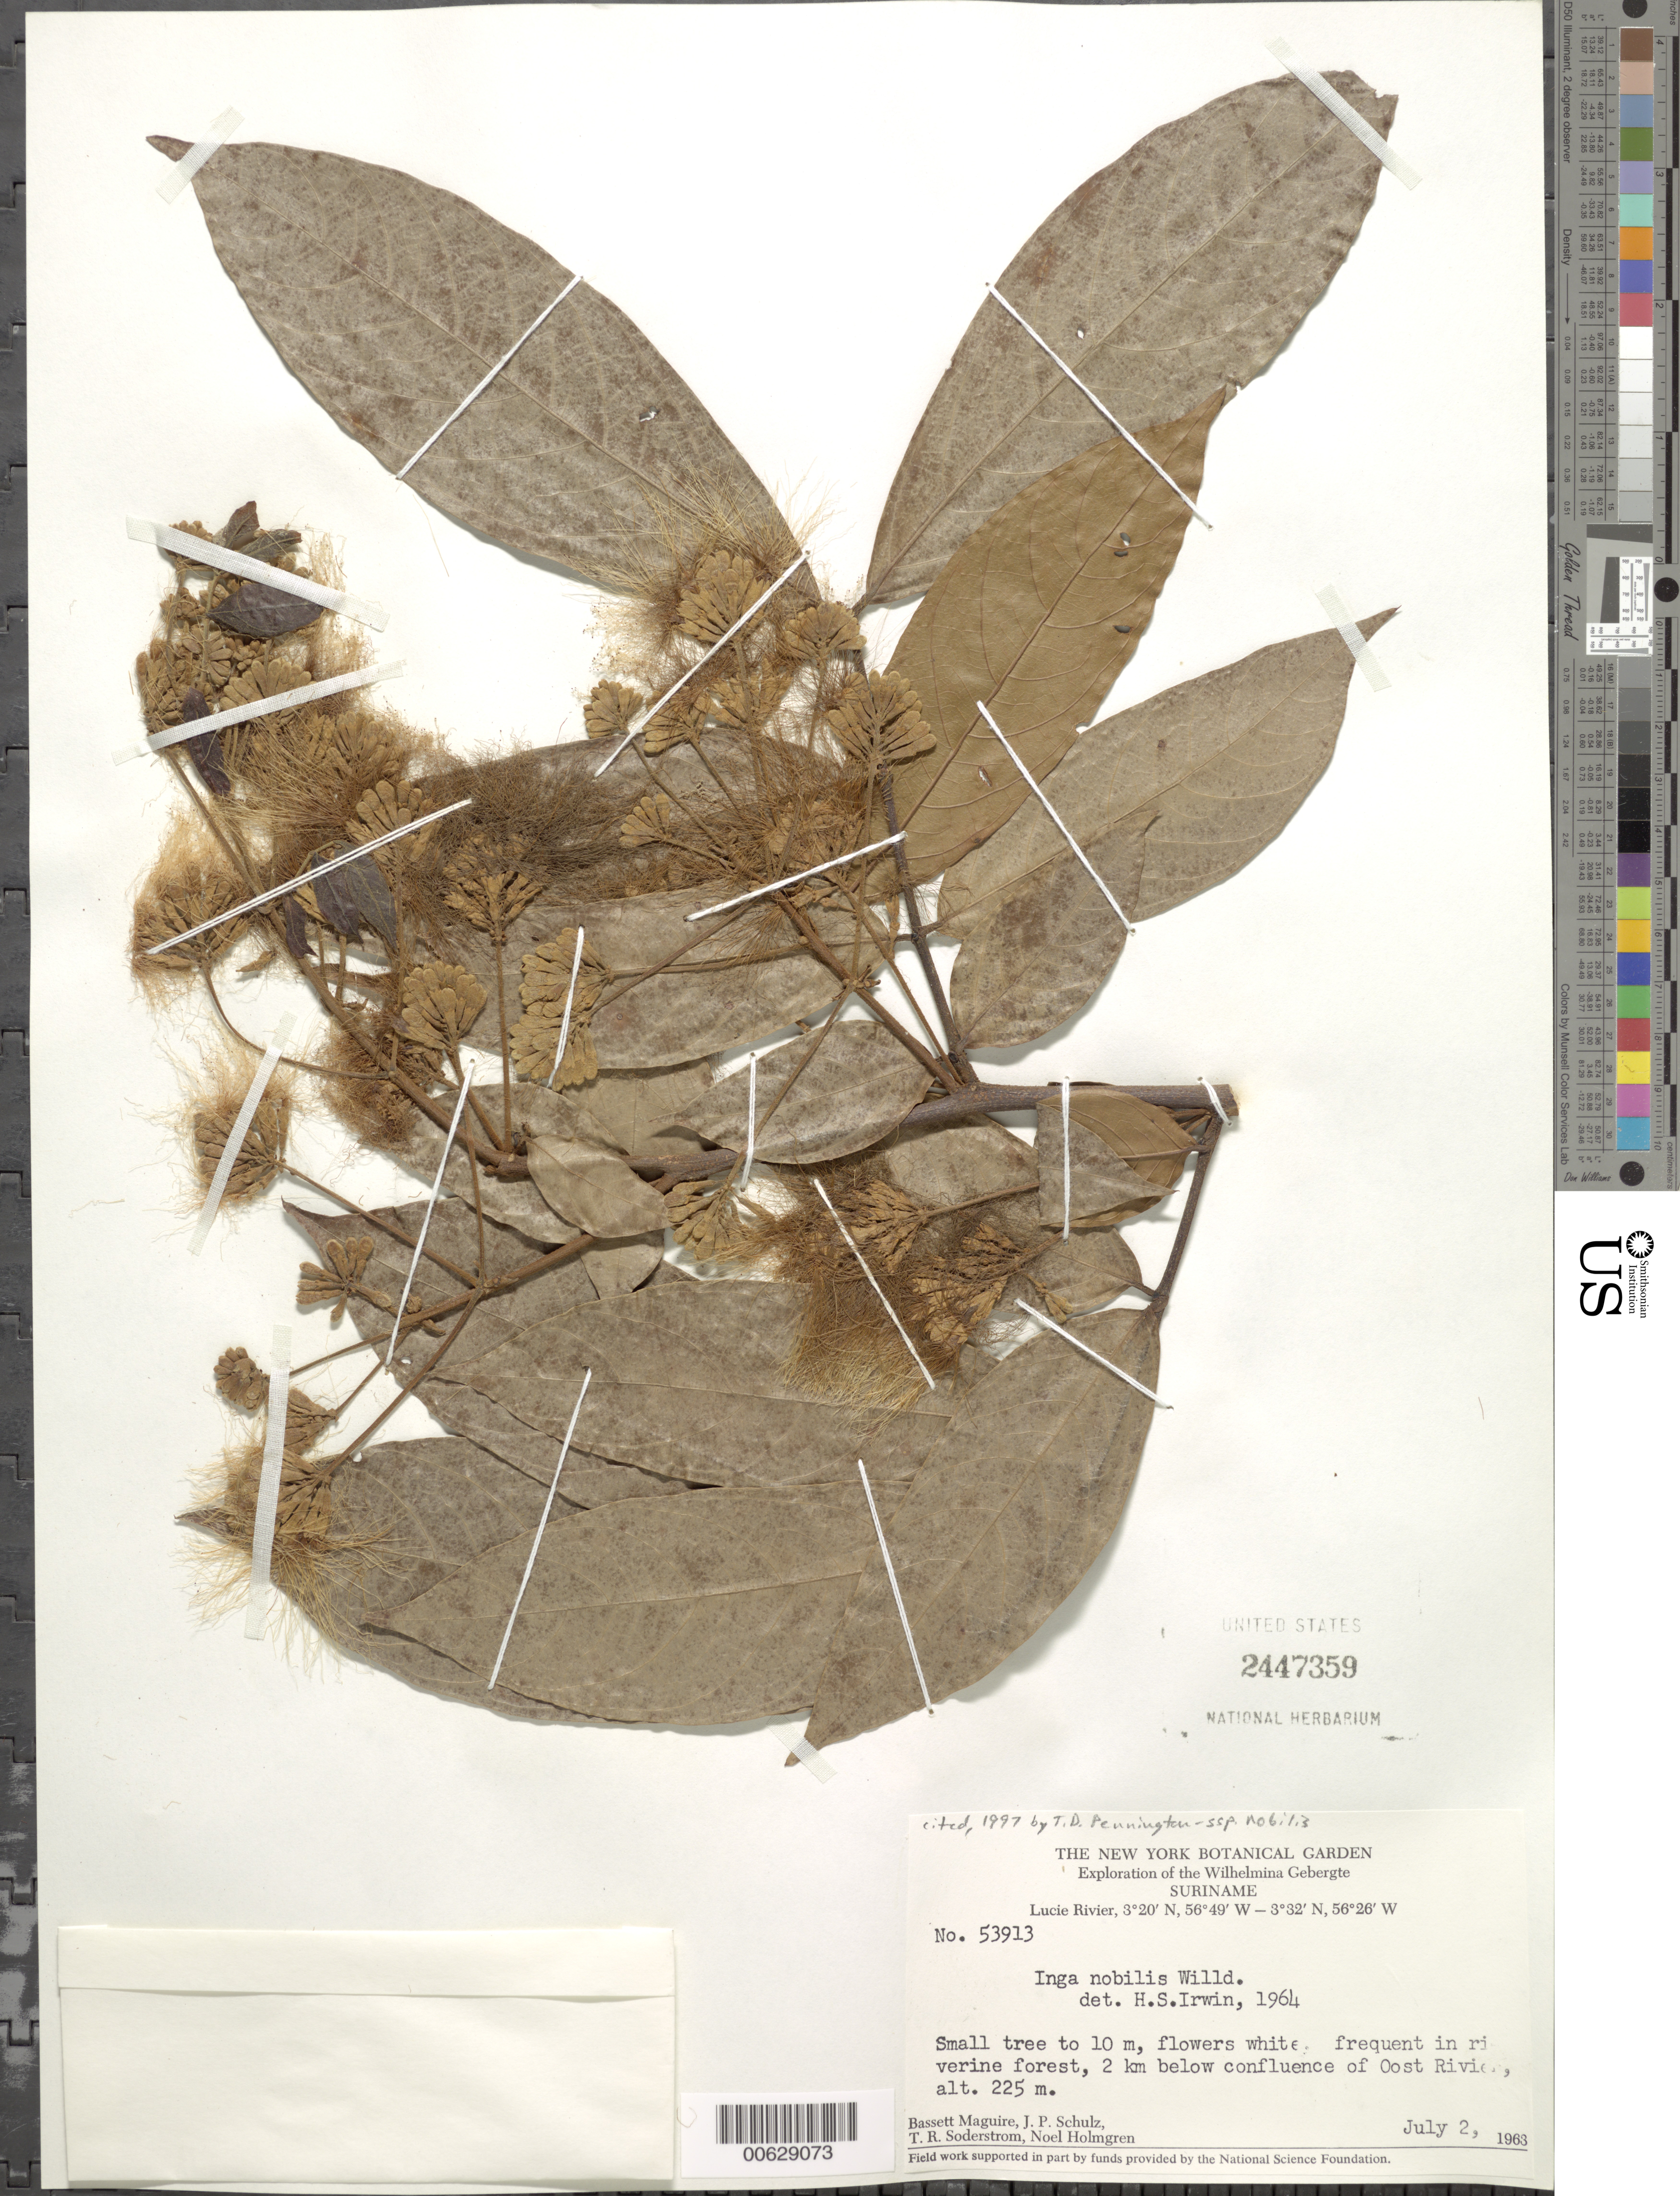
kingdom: Plantae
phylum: Tracheophyta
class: Magnoliopsida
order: Fabales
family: Fabaceae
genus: Inga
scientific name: Inga nobilis subsp. nobilis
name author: Willd.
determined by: Pennington, T. D., (K)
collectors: B. Maguire, J. P. Schulz, T. R. Soderstrom & N. H. Holmgren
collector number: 53913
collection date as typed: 2-Jul-63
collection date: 1963-07-02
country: Suriname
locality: Lucie R., 2 km below confluence with Oost R., Wilhelmina Gebergte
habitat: Riverine forest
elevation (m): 225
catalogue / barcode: US 2447359